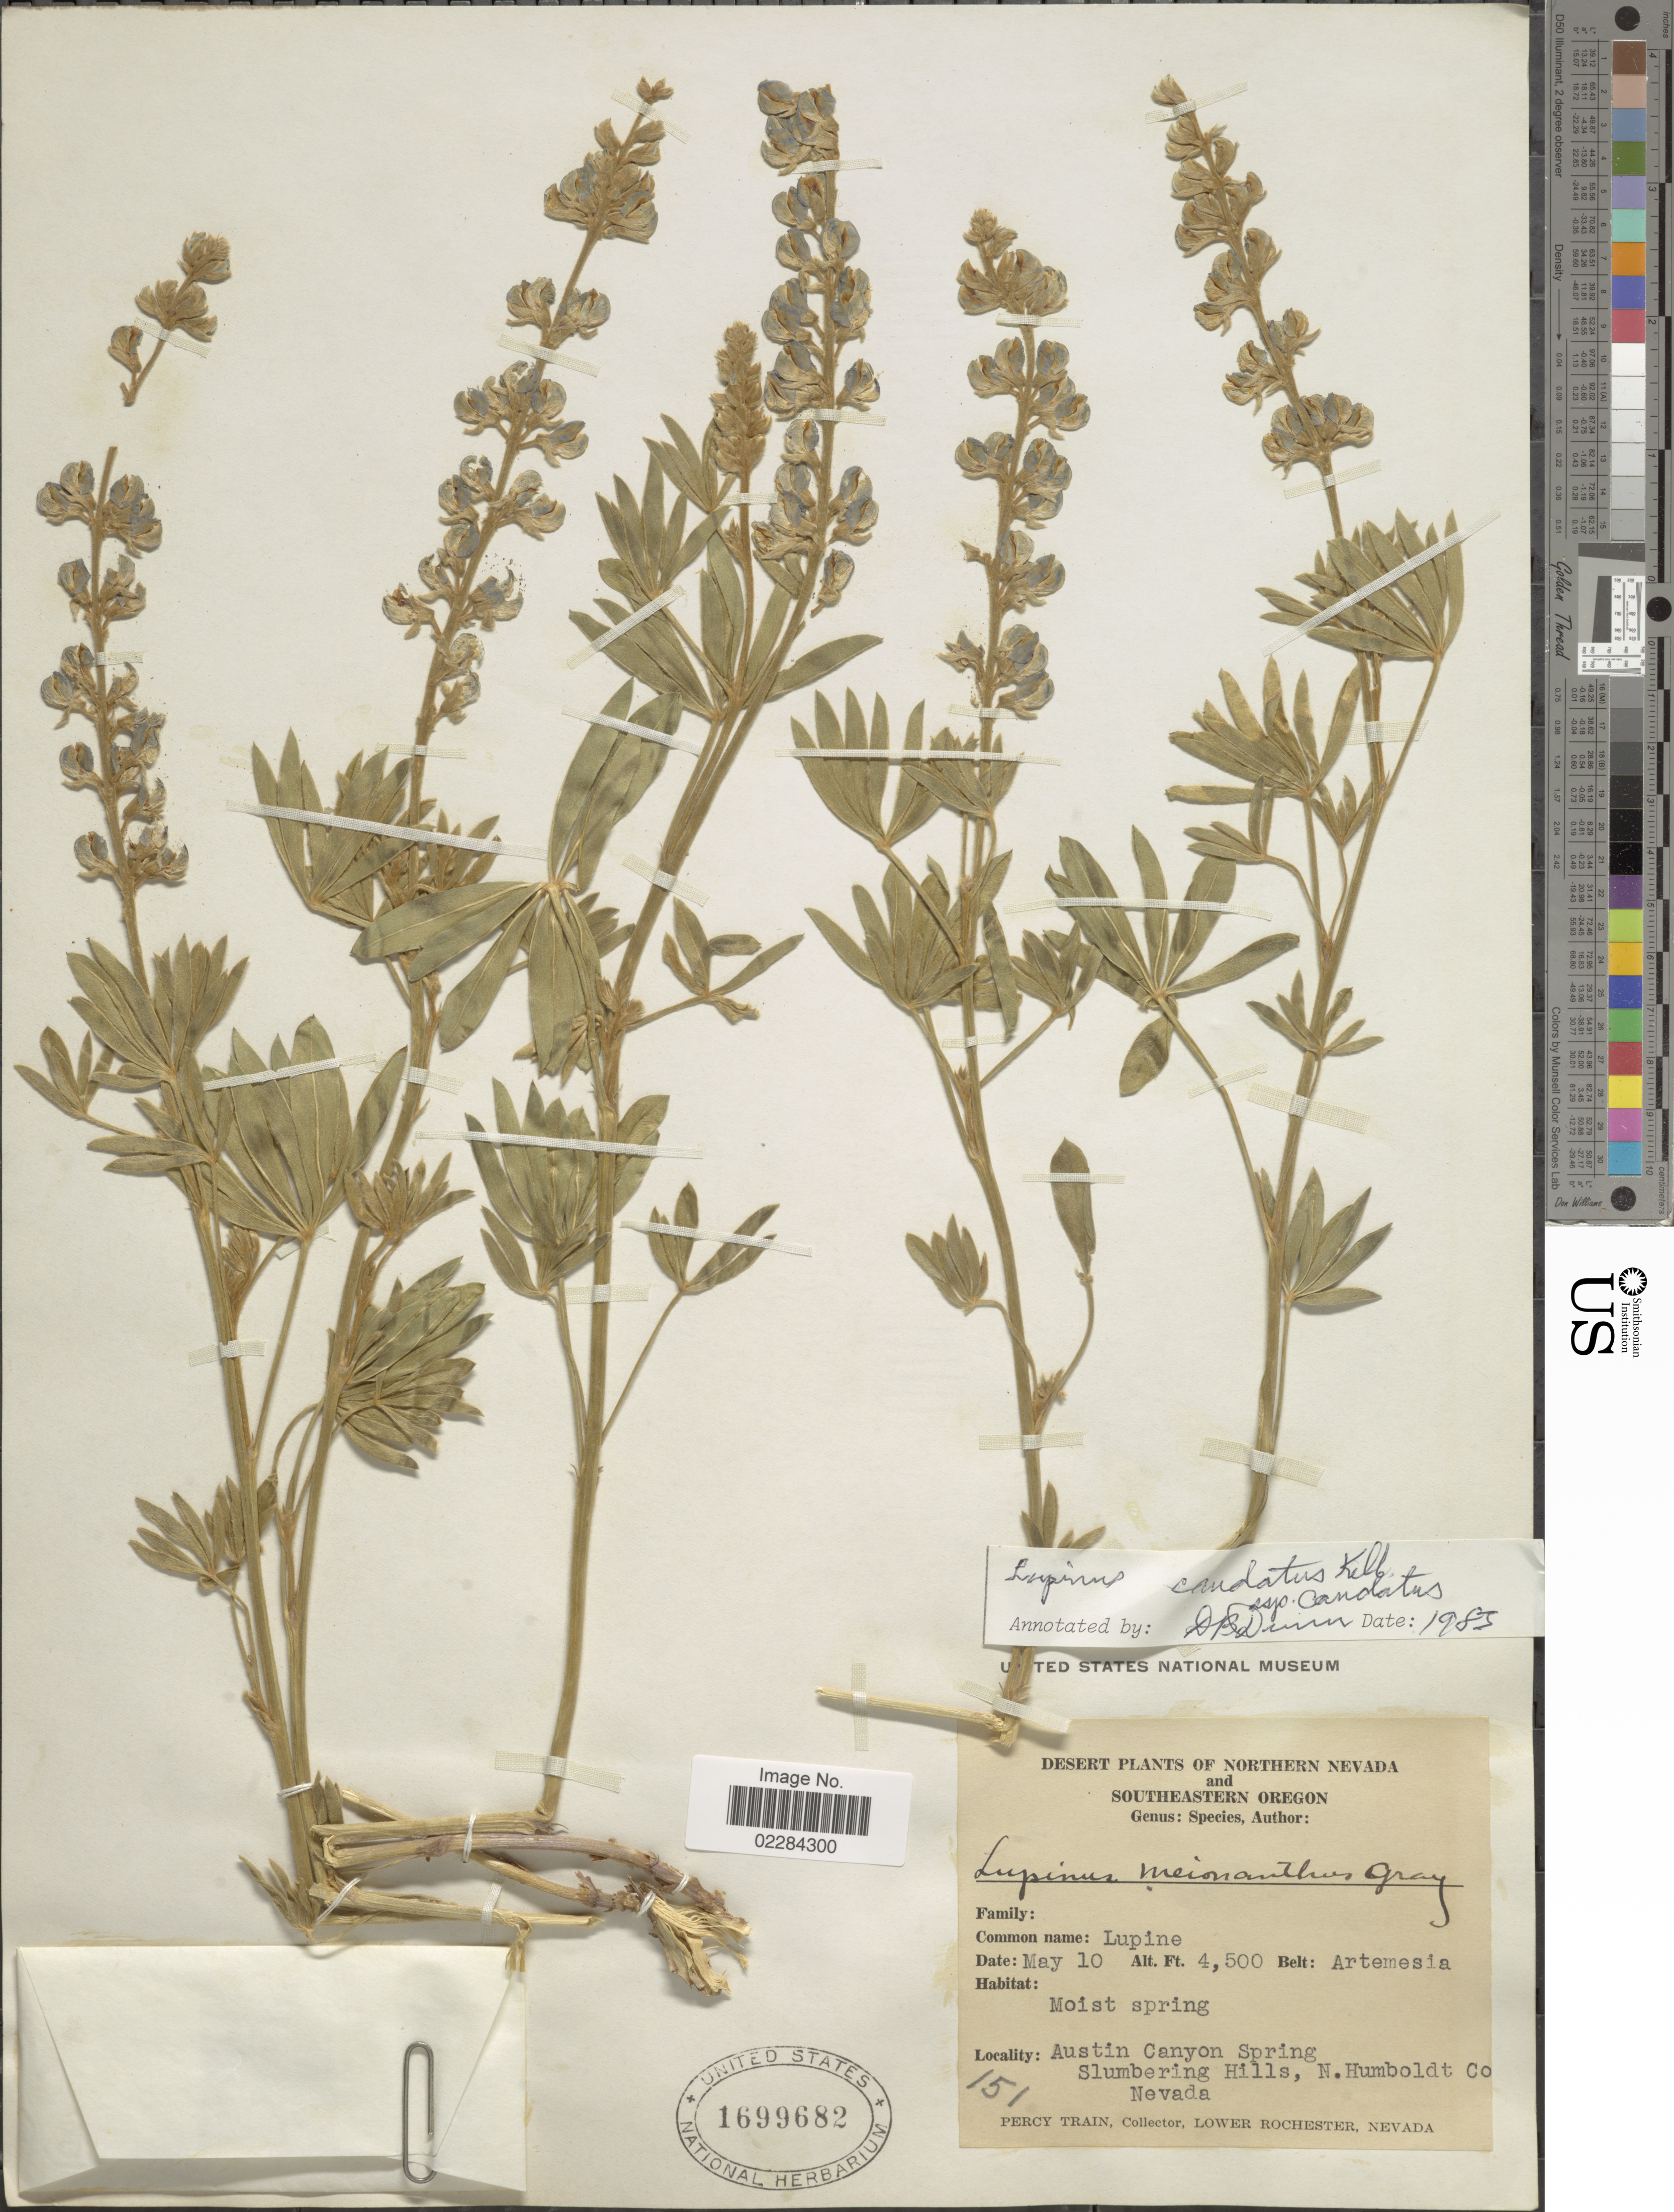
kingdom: Plantae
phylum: Tracheophyta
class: Magnoliopsida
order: Fabales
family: Fabaceae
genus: Lupinus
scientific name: Lupinus caudatus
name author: Kellogg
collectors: P. Train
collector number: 141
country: United States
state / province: Nevada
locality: Austin Canyon Spring. Slumbering Hills, N. Humbolt Co.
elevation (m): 1372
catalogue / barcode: US 1699682